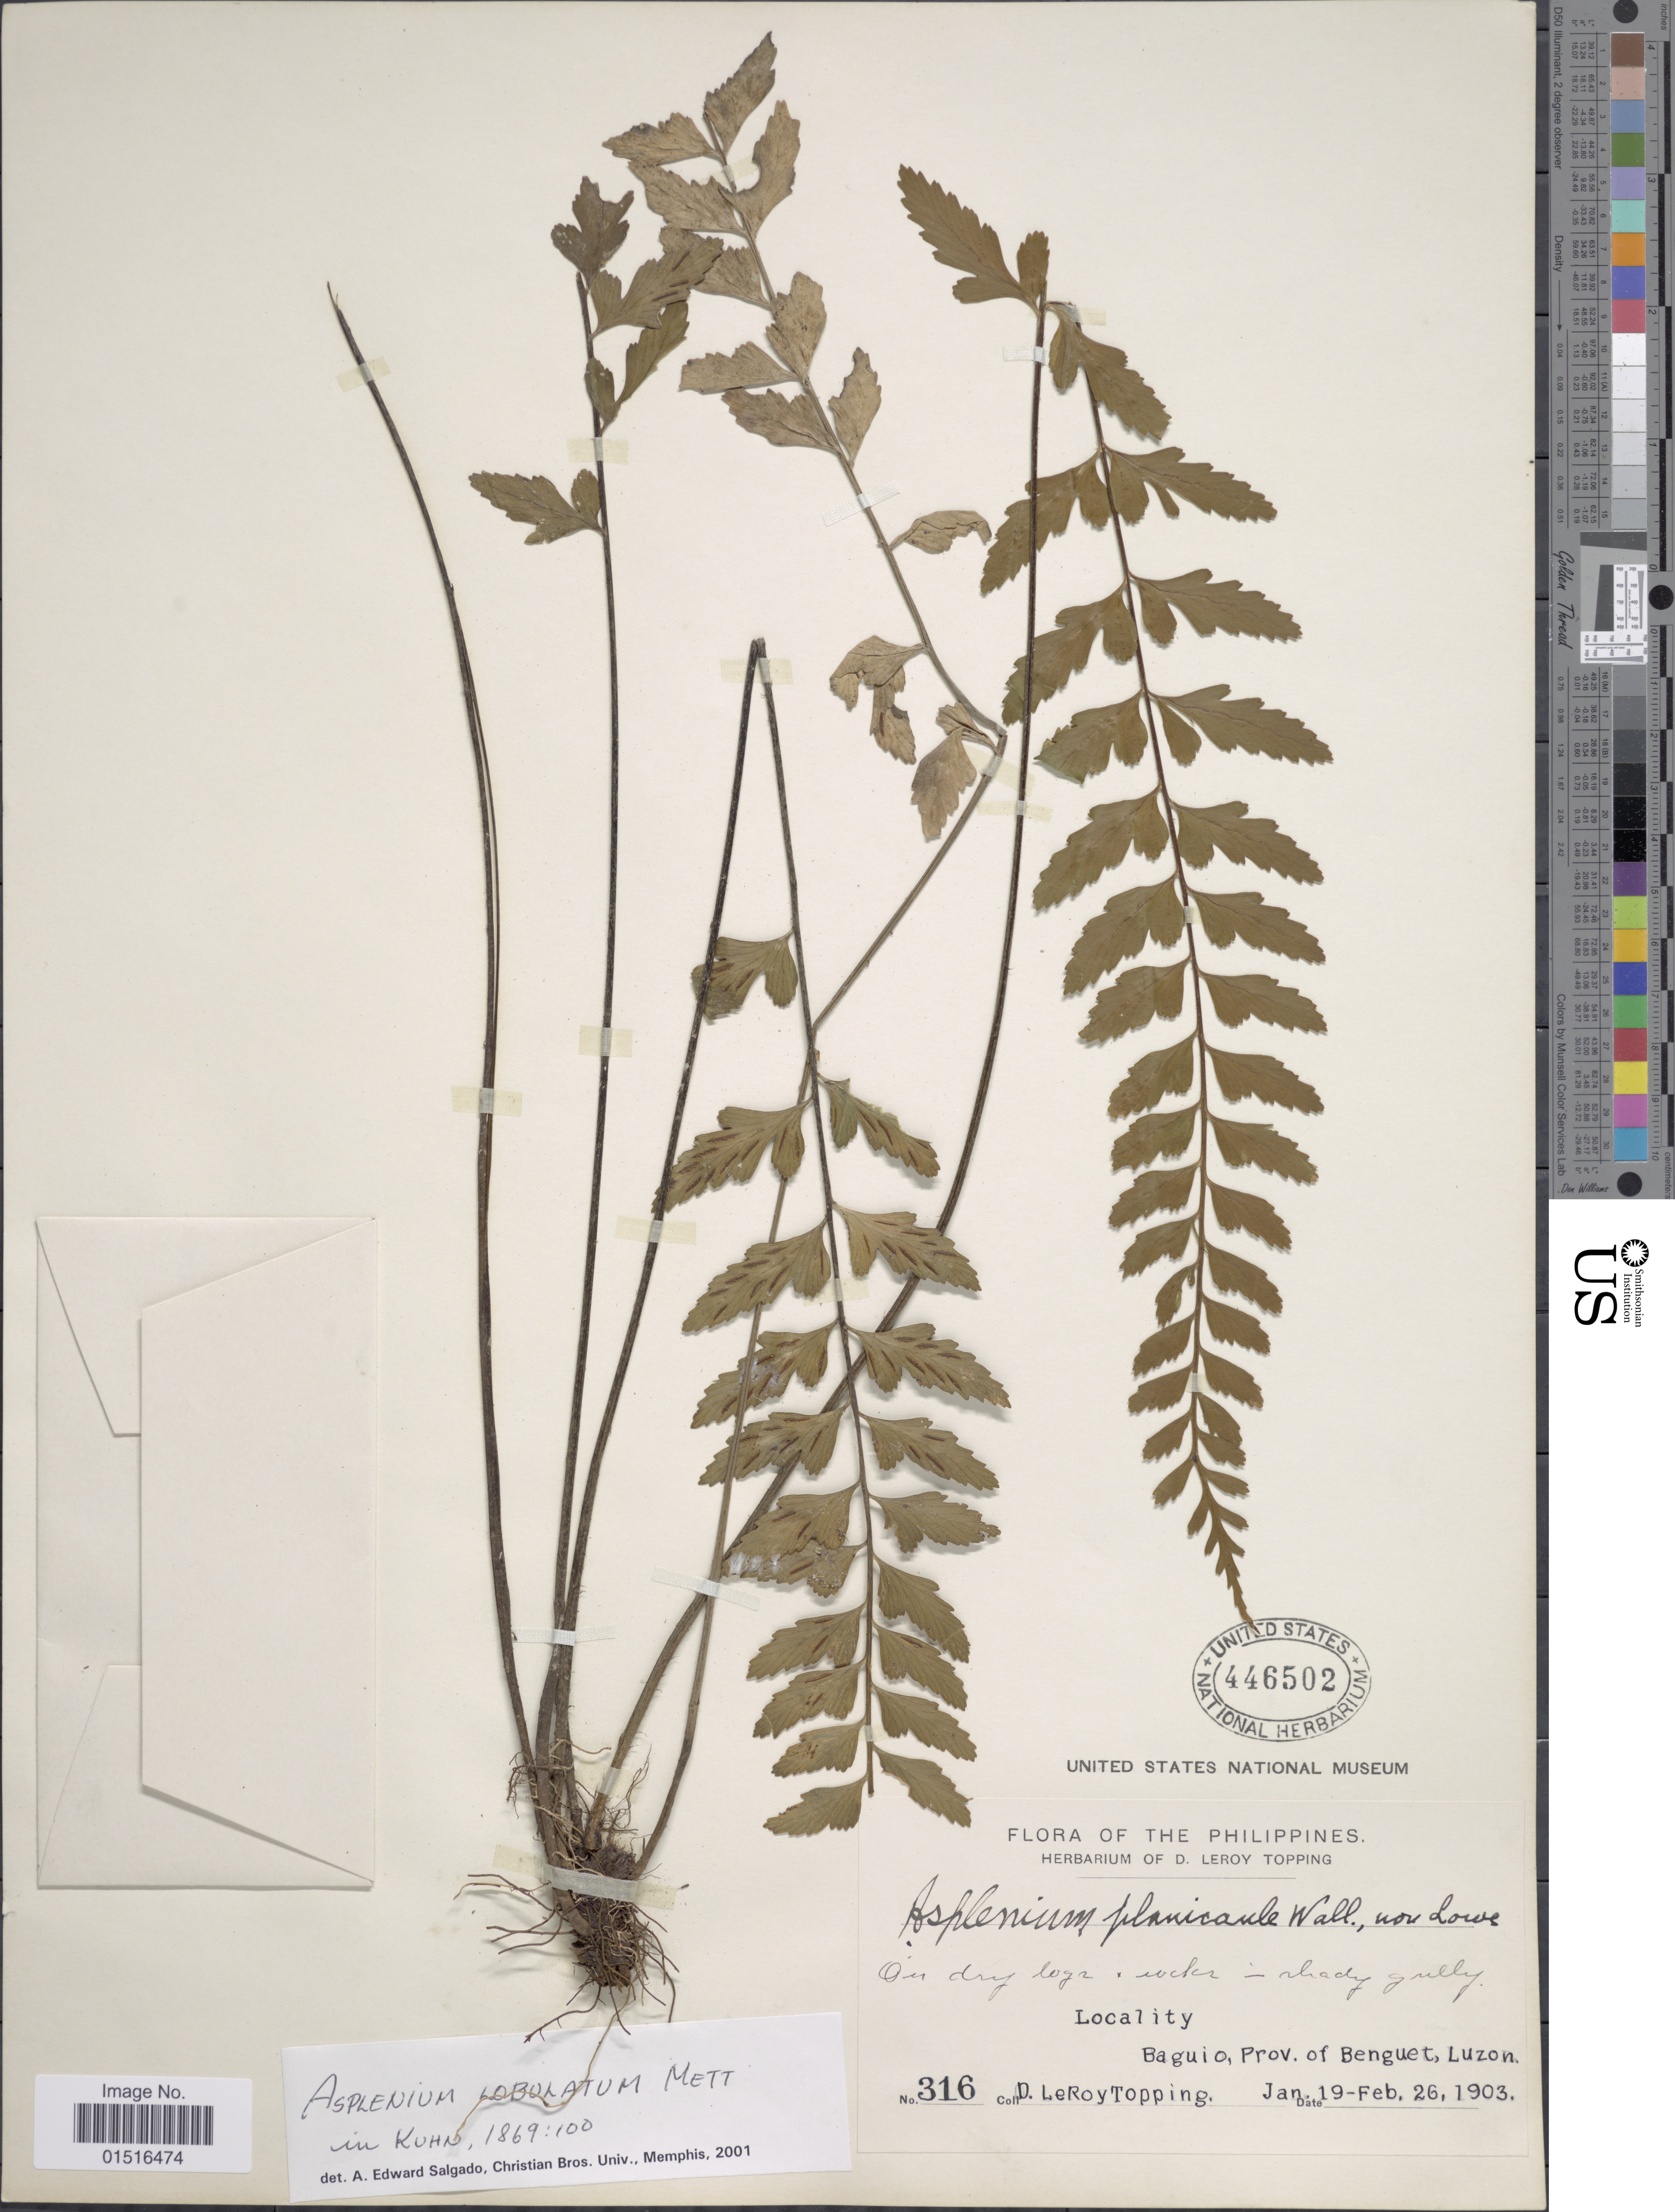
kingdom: Plantae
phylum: Tracheophyta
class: Polypodiopsida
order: Polypodiales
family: Aspleniaceae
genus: Asplenium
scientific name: Asplenium lobulatum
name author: Mett.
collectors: D. L. Topping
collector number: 316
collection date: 1903-01-19/1903-02-26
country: Philippines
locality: Baguio, Prov. of Benguet, Luzon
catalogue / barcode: US 446502